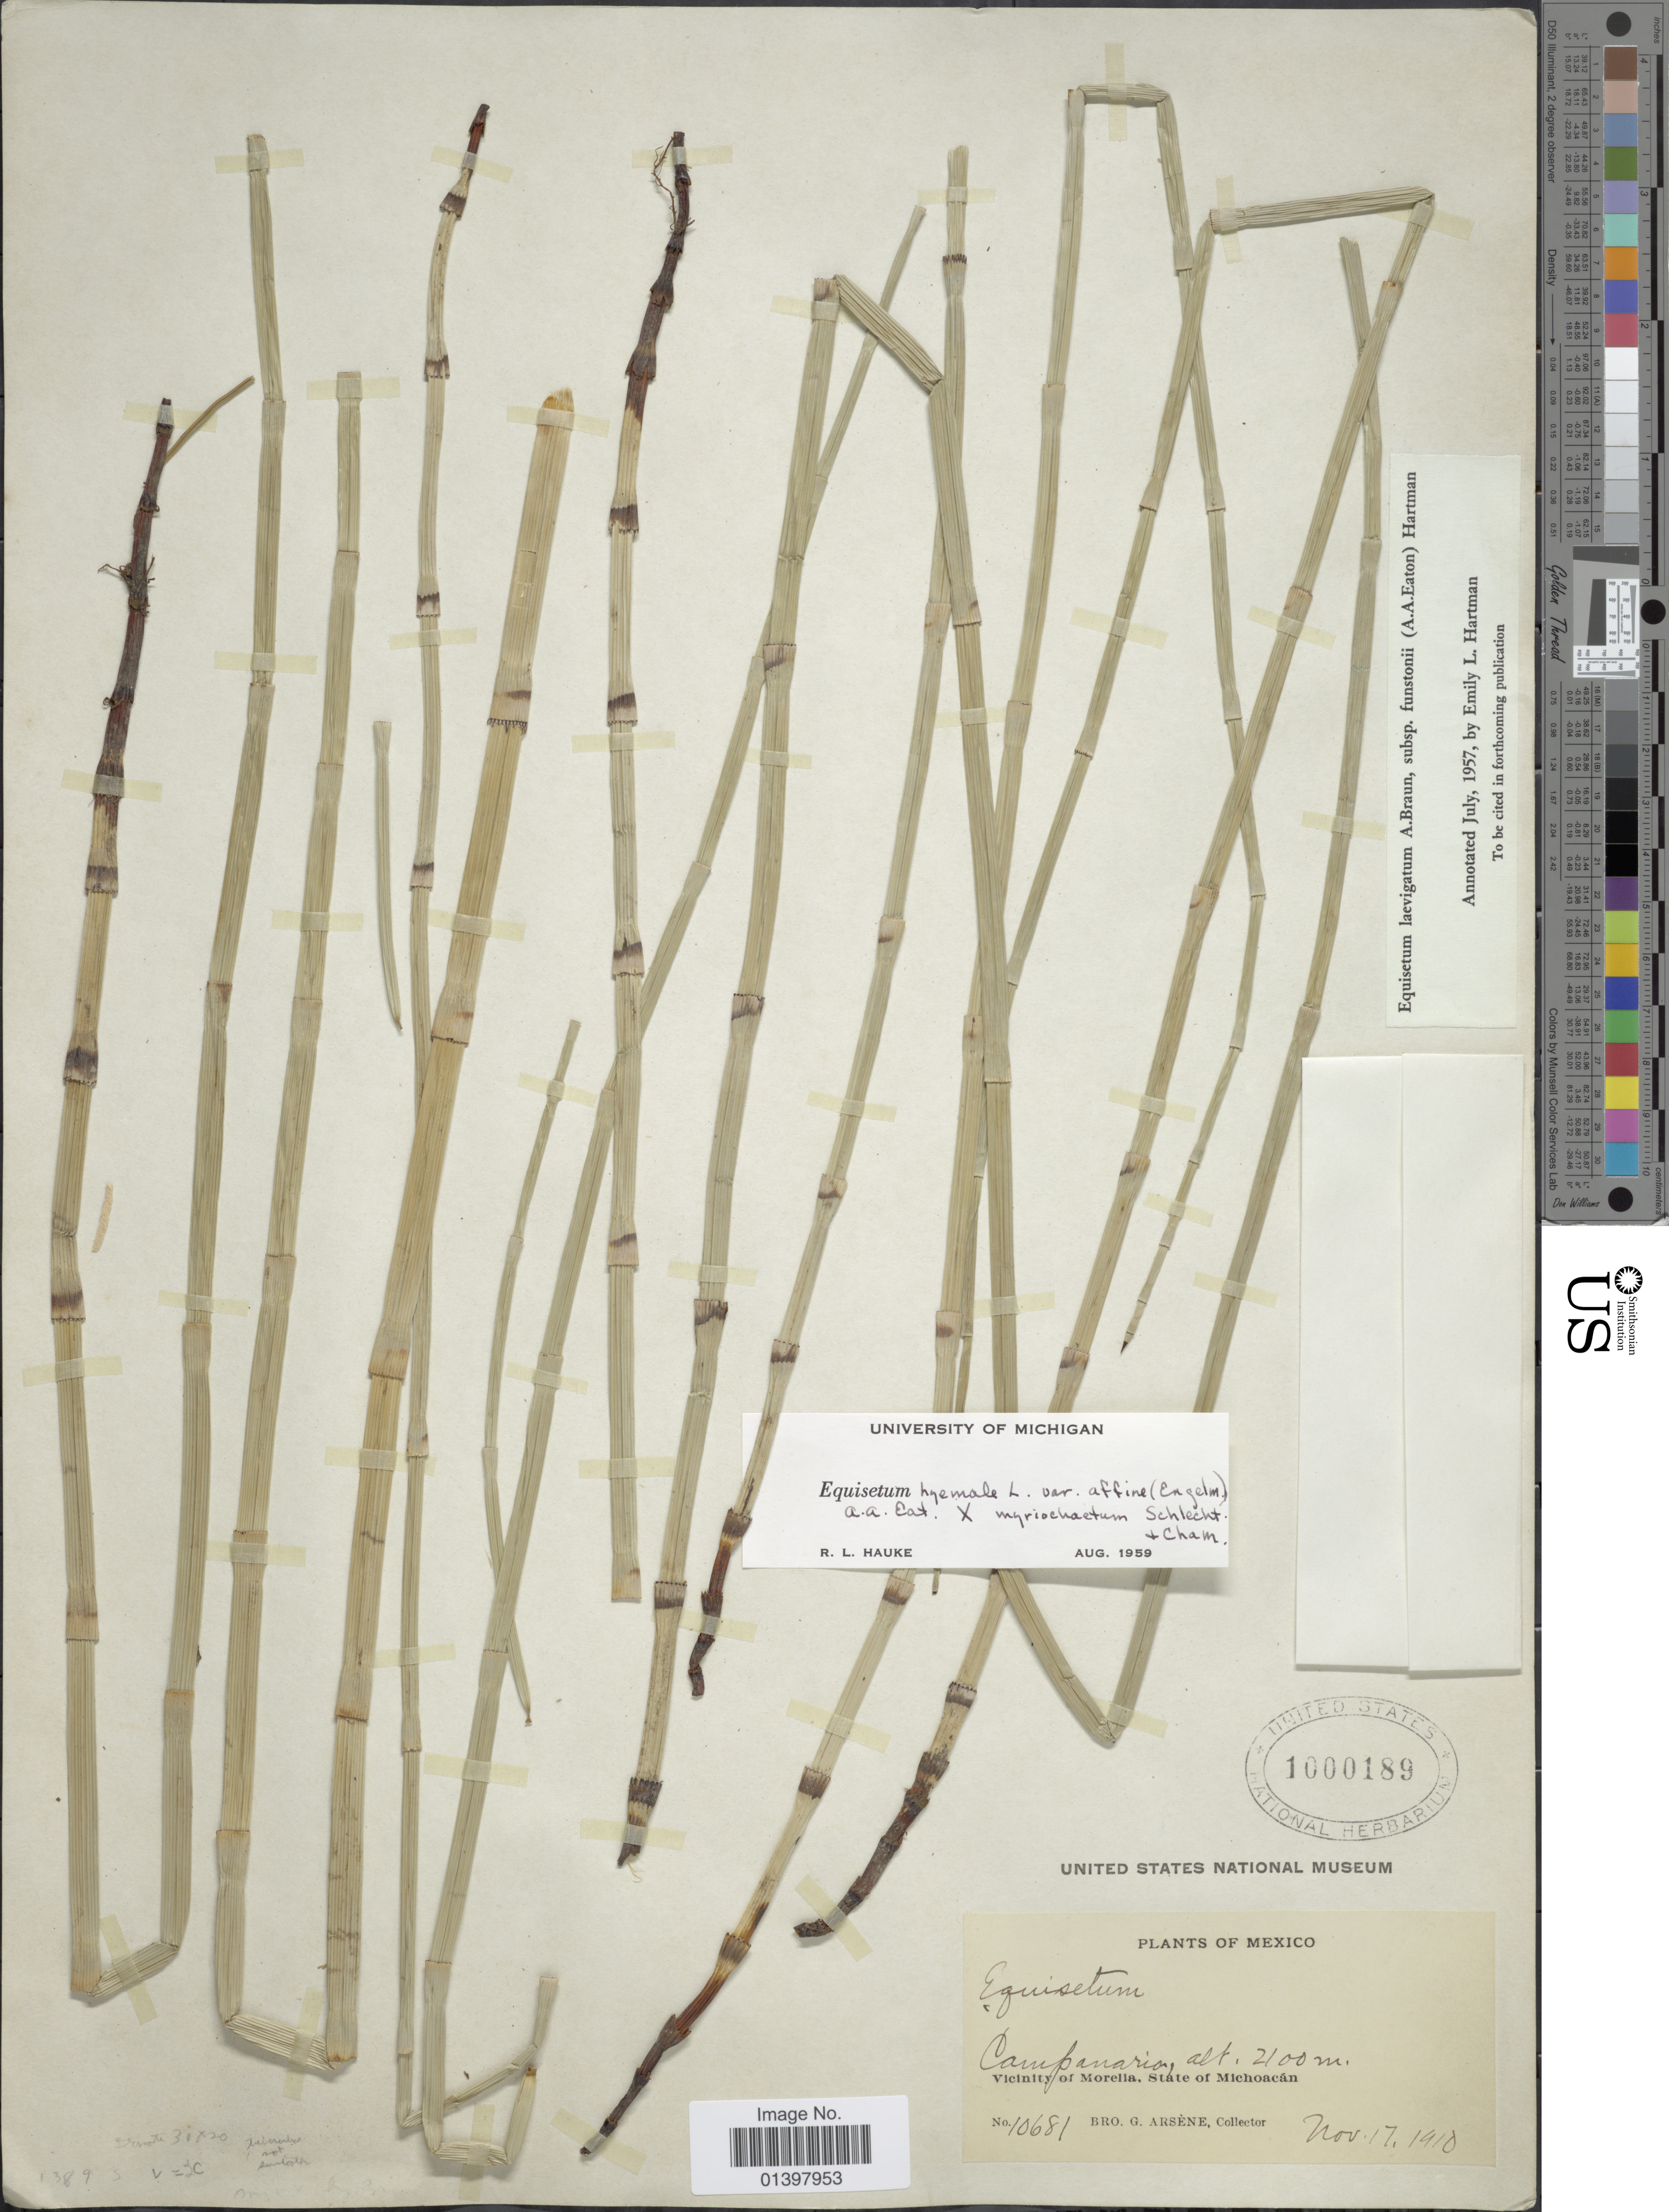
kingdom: Plantae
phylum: Tracheophyta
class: Polypodiopsida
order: Equisetales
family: Equisetaceae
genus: Equisetum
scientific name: Equisetum hyemale x E. myriochaetum Schltdl. & Cham.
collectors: Bro. G. Arsène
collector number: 10681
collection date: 1910-11-17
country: Mexico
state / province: Michoacán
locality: Campanaria, Vicinity of Morelia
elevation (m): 2100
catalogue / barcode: US 1000189